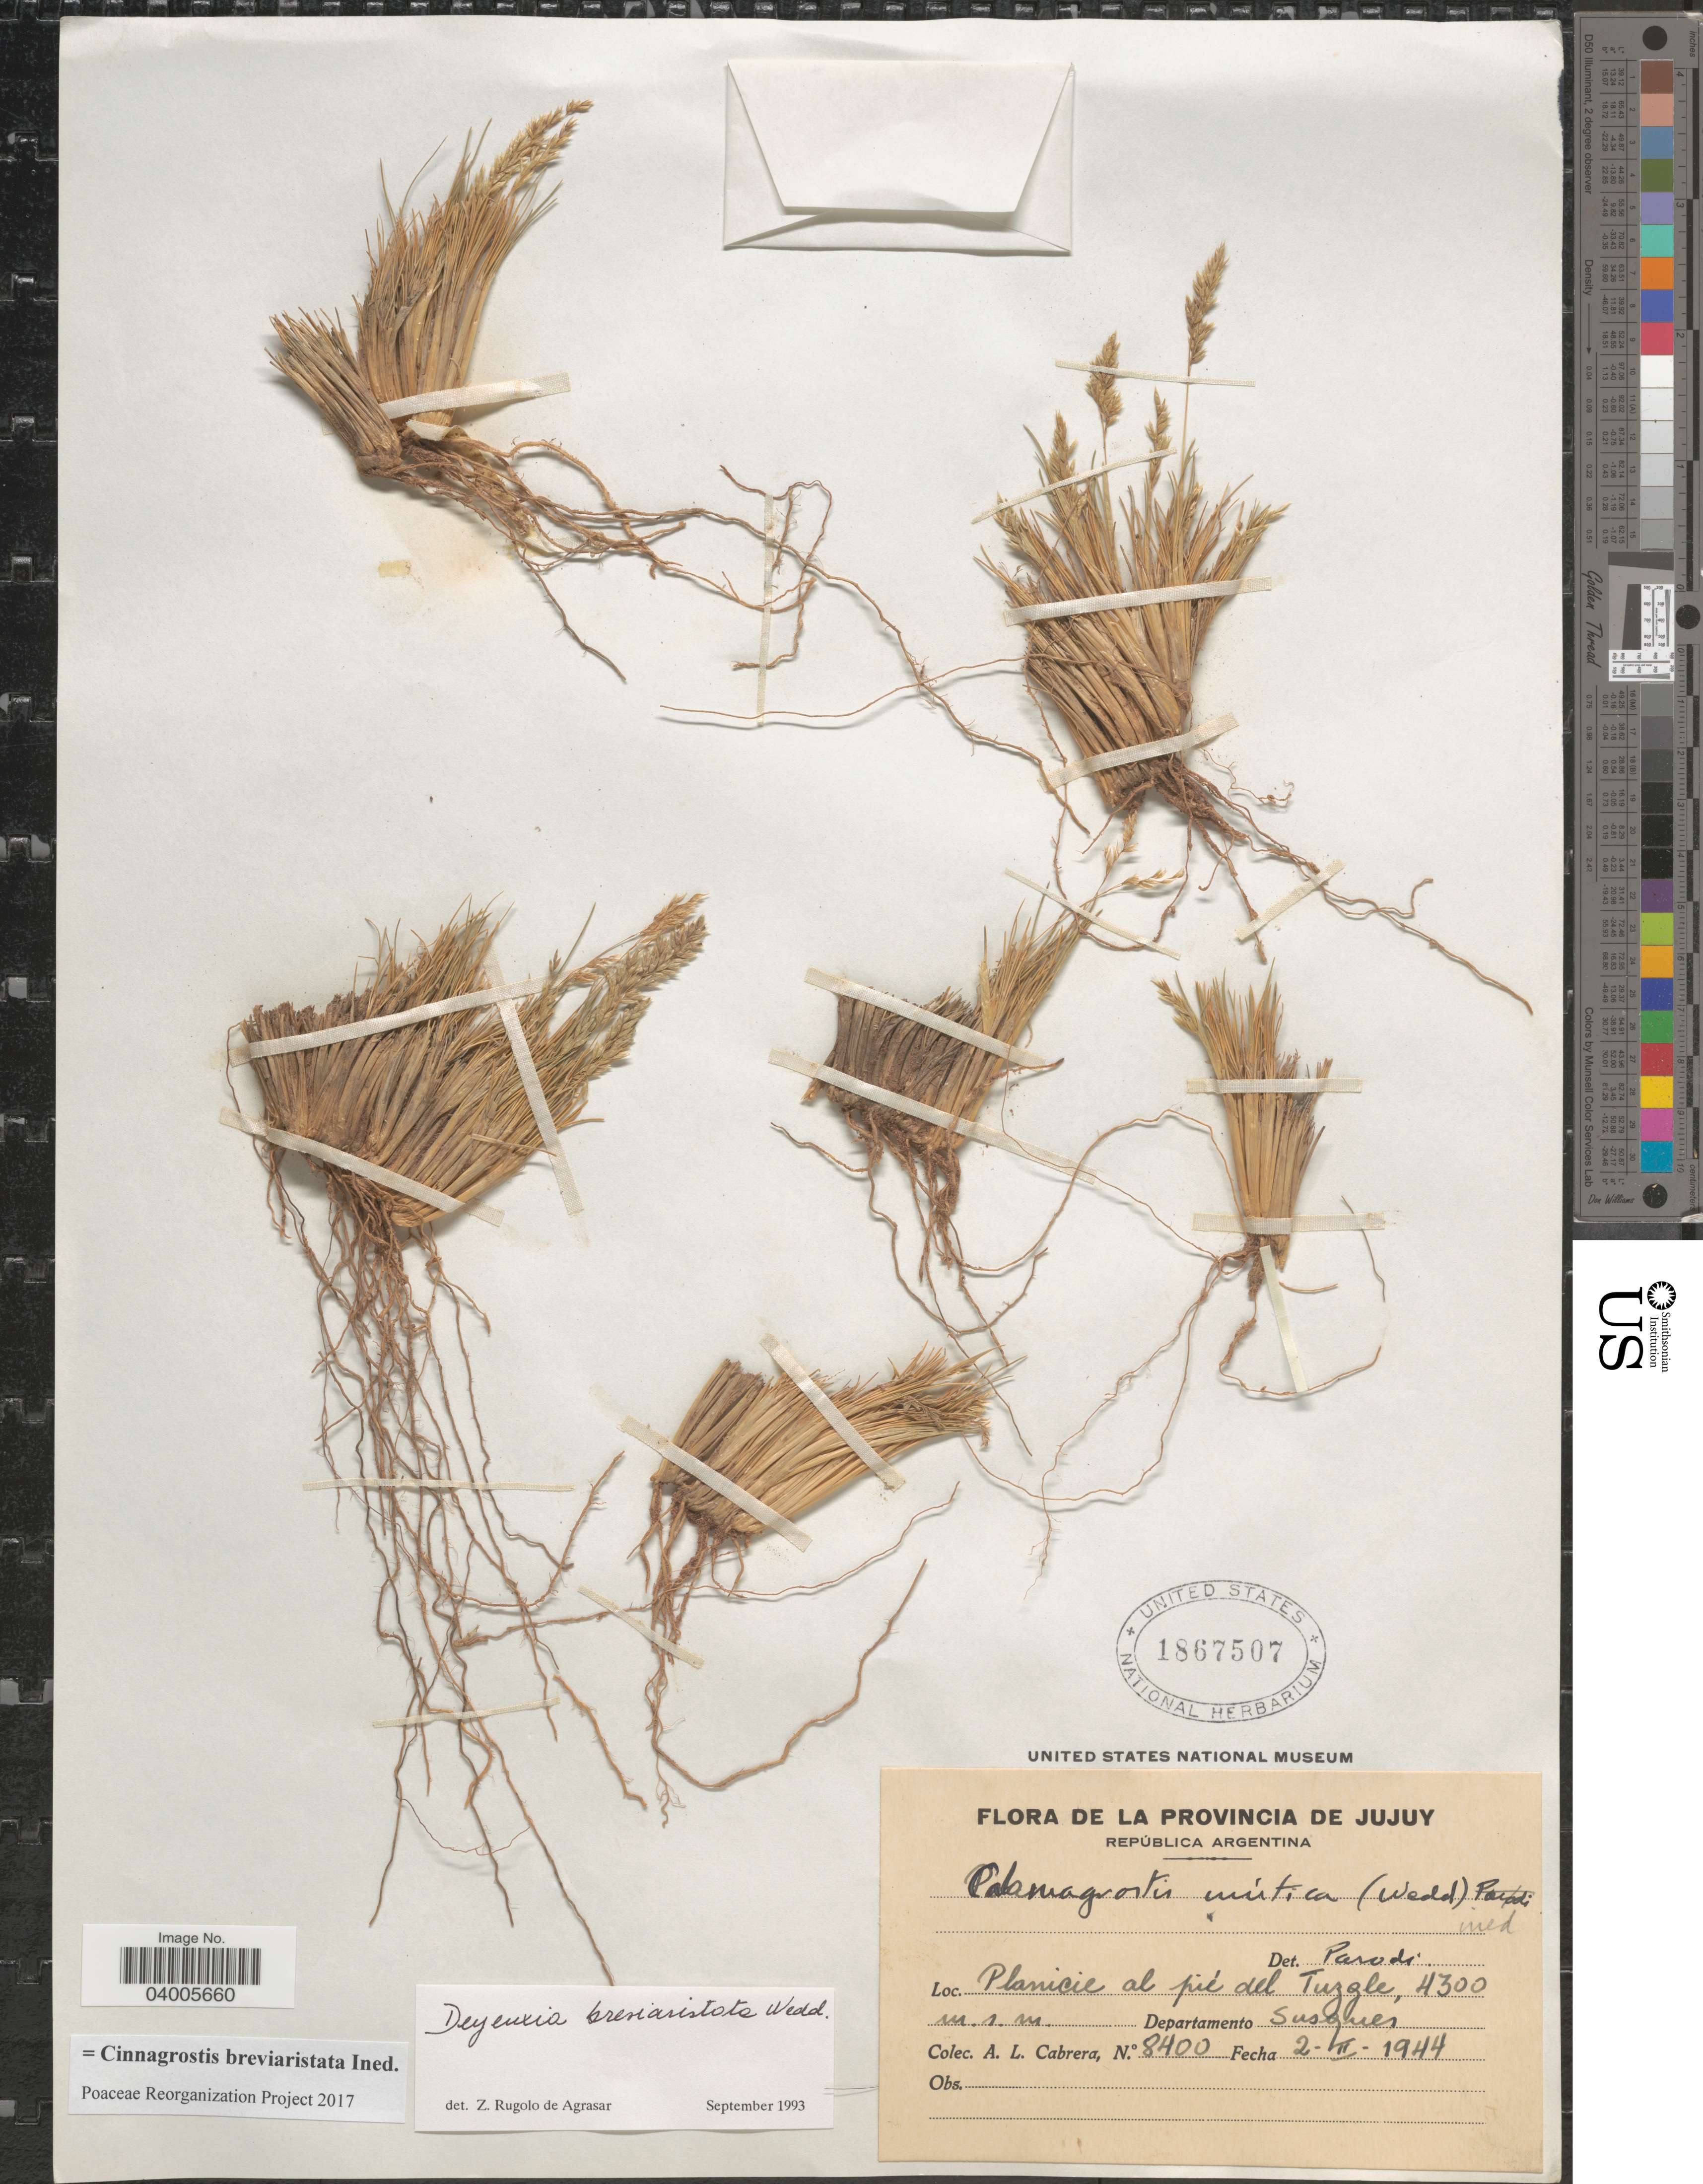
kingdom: Plantae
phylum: Tracheophyta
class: Liliopsida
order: Poales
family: Poaceae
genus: Cinnagrostis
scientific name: Cinnagrostis breviaristata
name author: (Wedd.) P.M. Peterson et al.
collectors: A. L. Cabrera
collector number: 8400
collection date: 1944-02-02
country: Argentina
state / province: Jujuy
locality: Planicie al pié del Tuzgle. Departamento Susques.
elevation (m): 4300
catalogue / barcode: US 1867507